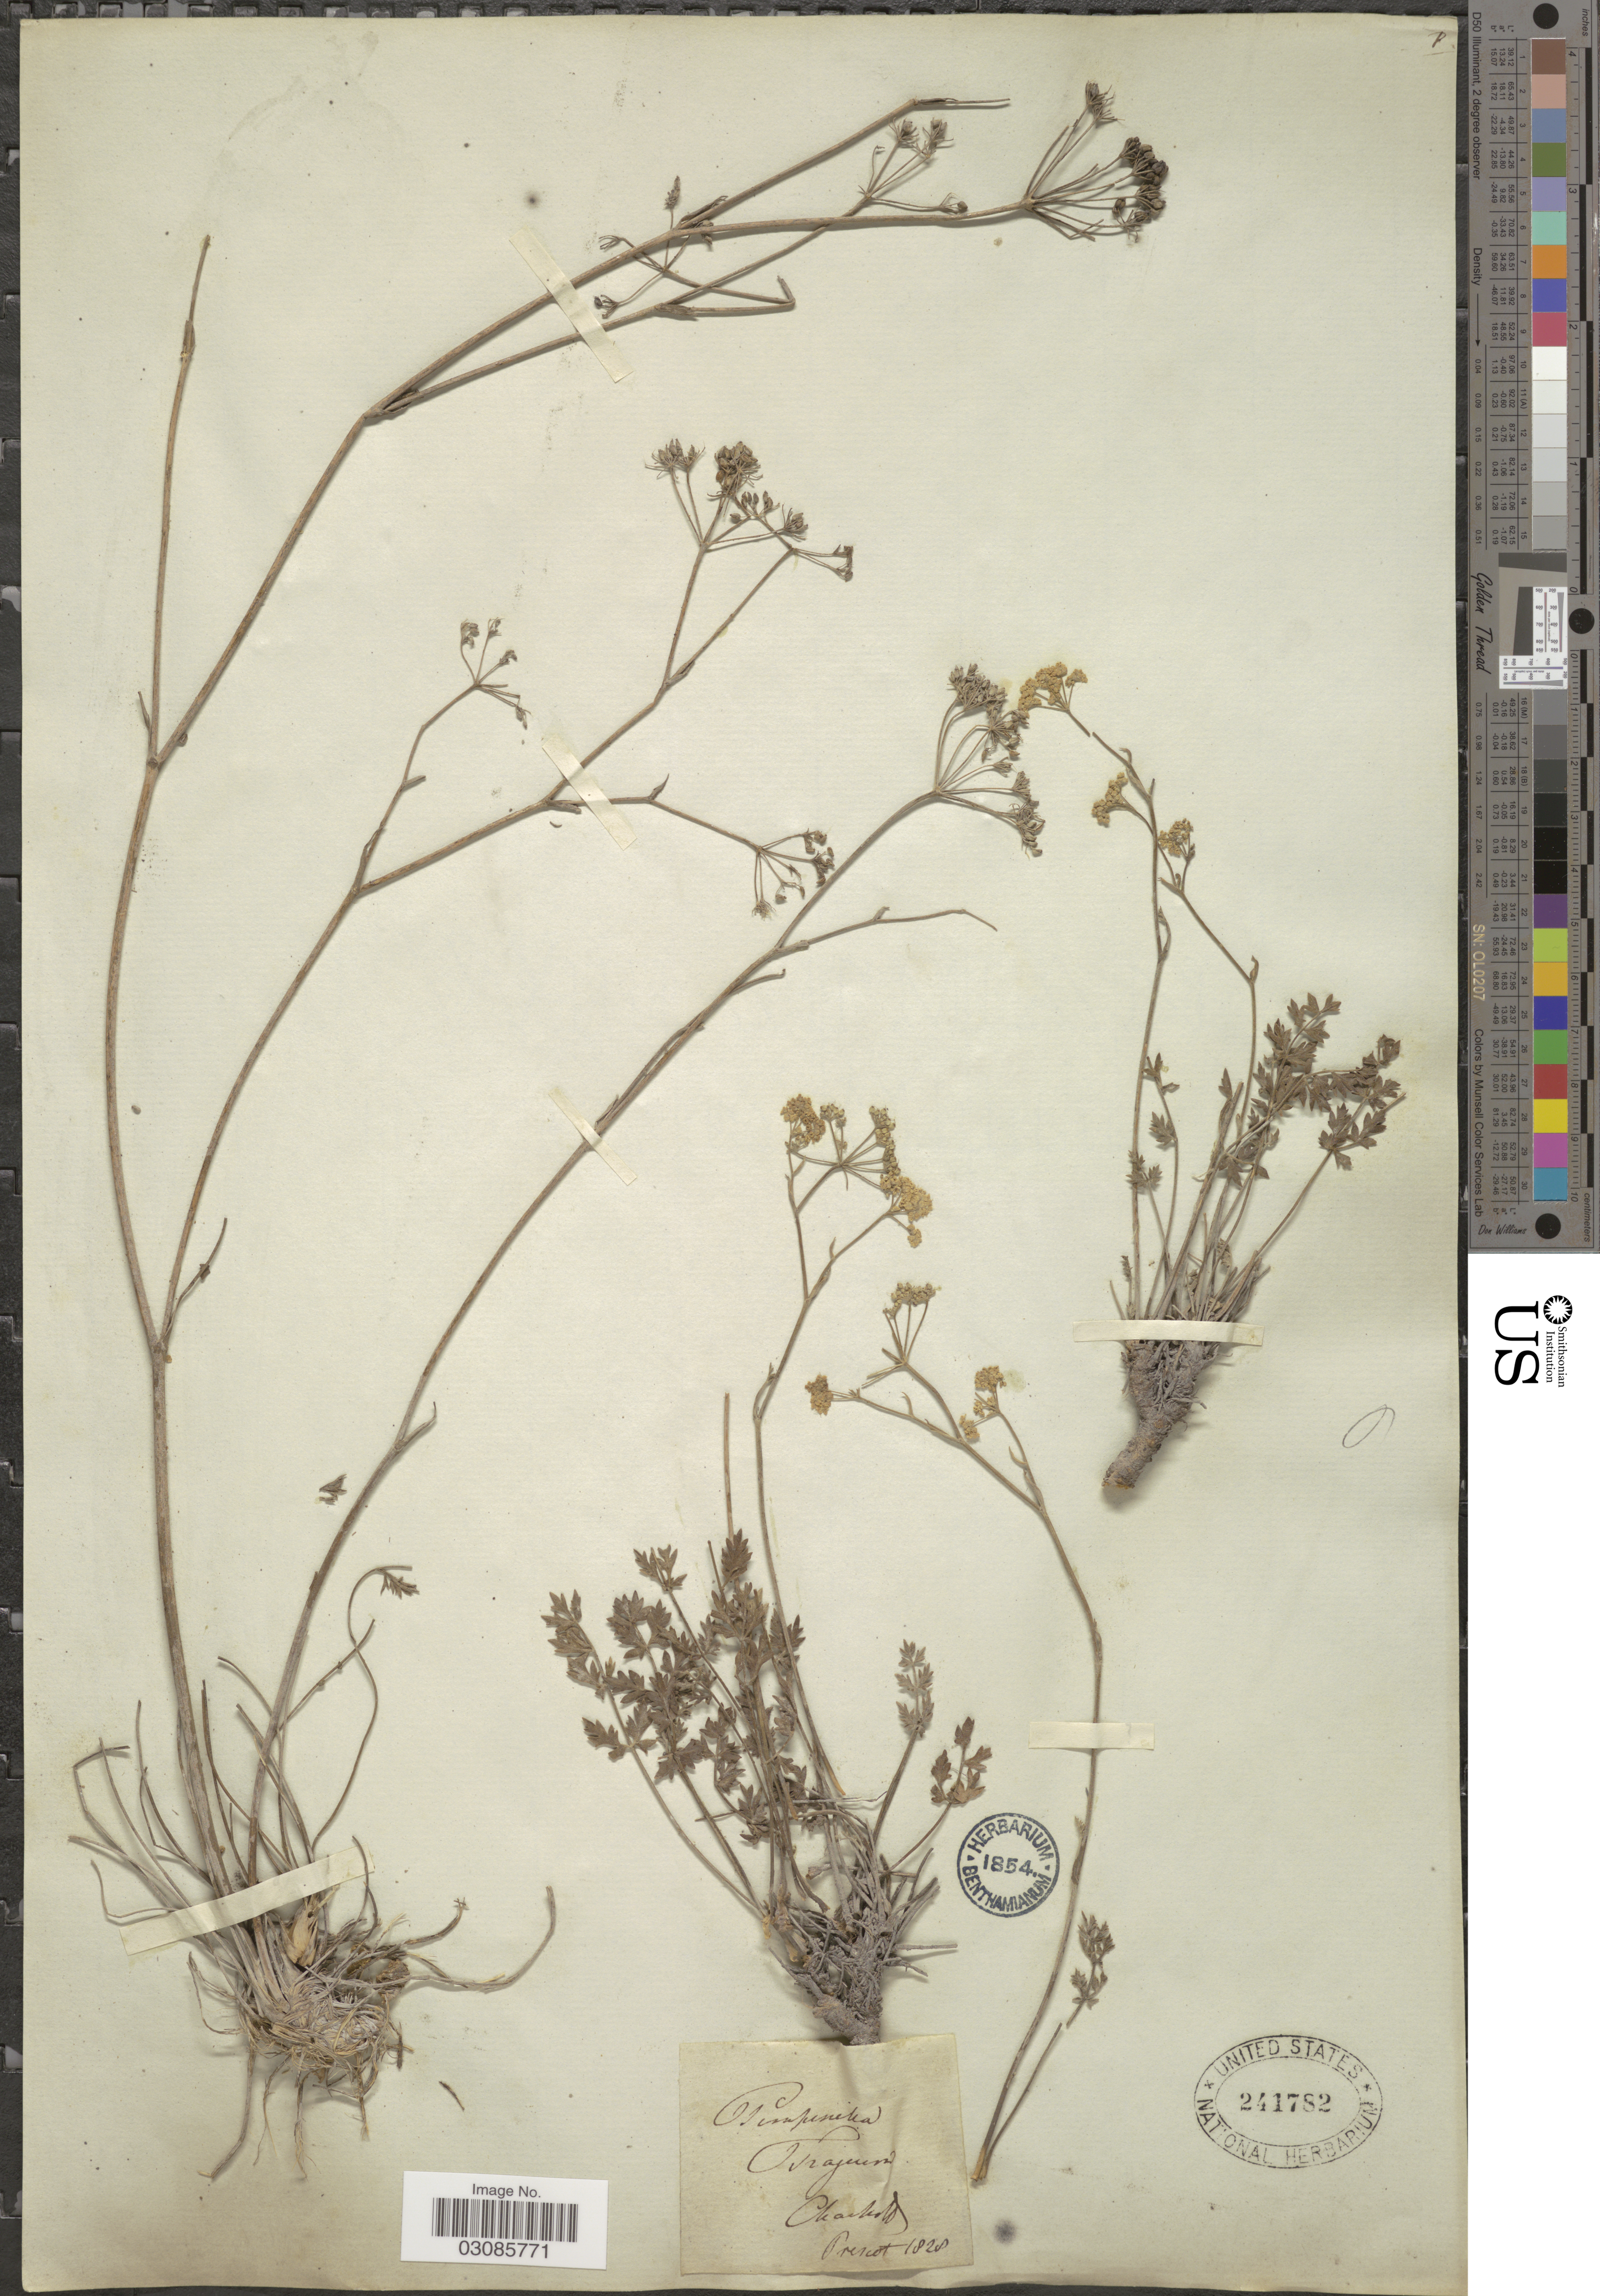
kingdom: Plantae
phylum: Tracheophyta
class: Magnoliopsida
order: Apiales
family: Apiaceae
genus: Pimpinella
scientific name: Pimpinella tragium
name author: Vill.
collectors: Prescot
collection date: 1828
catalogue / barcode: US 241782